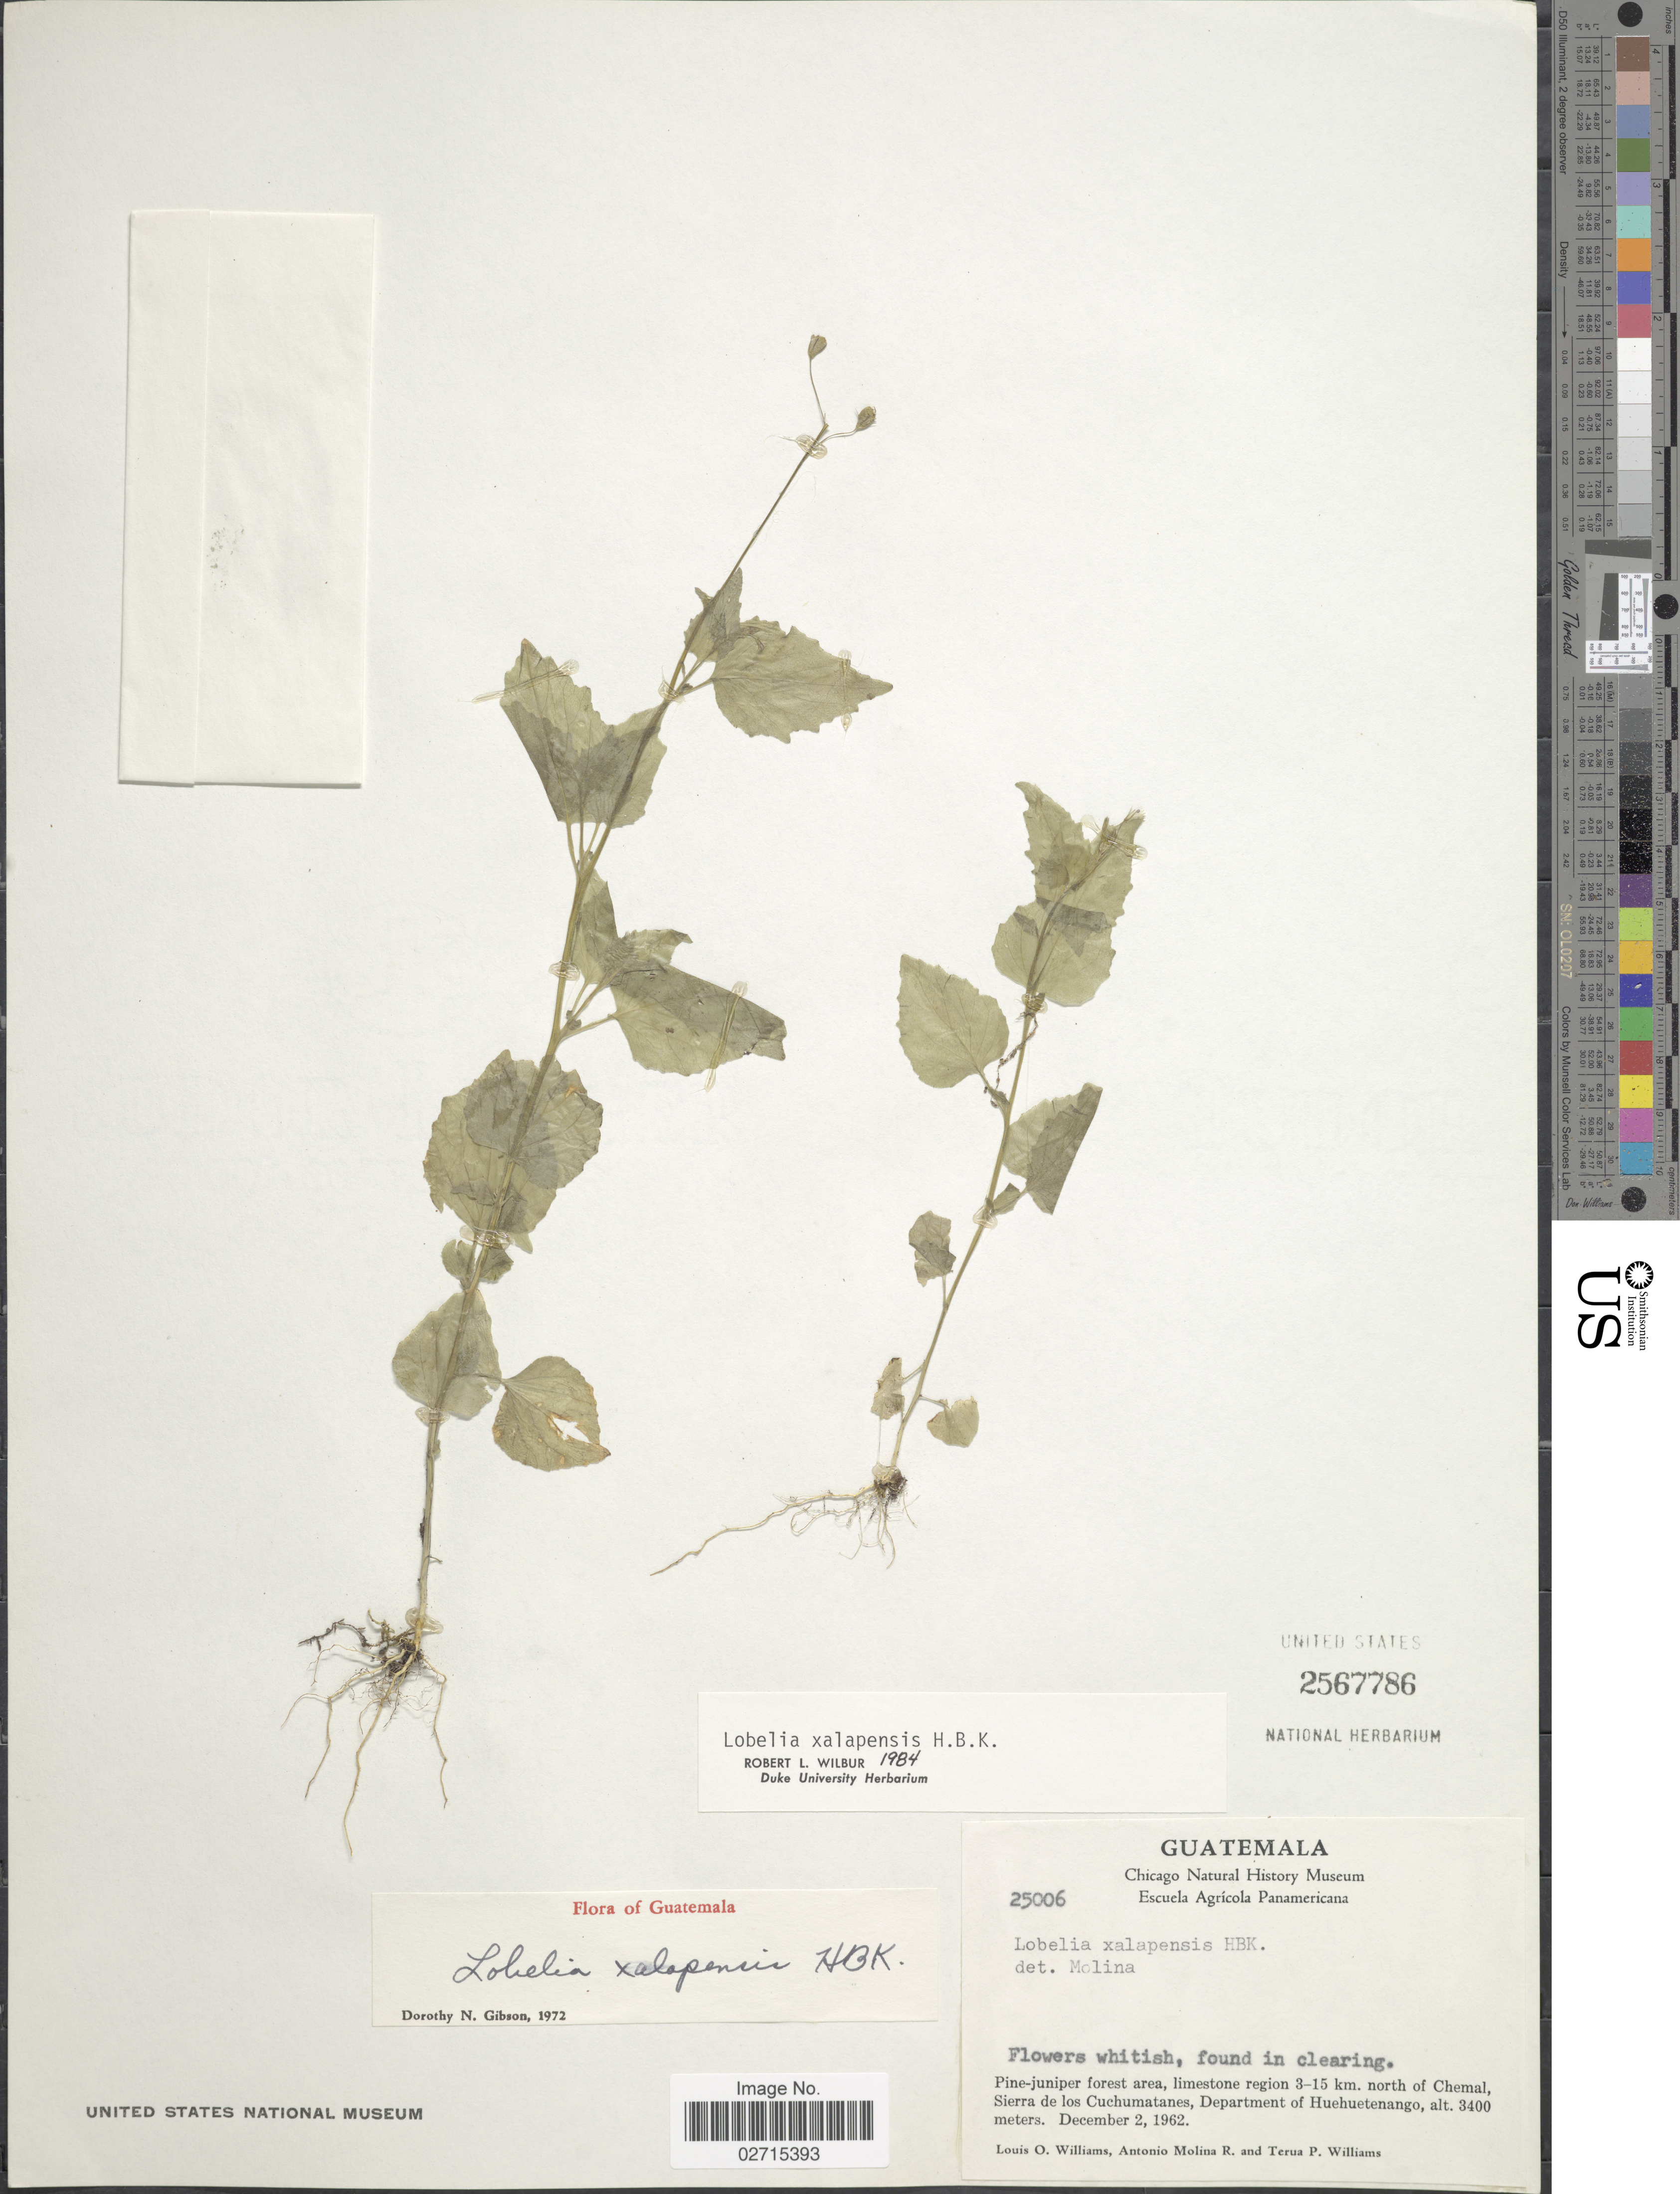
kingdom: Plantae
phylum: Tracheophyta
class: Magnoliopsida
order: Asterales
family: Campanulaceae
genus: Lobelia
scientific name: Lobelia xalapensis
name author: Kunth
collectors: L. O. Williams, A. Molina R. & T. P. Williams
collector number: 25006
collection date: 1962-12-02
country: Guatemala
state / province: Huehuetenango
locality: Pine-juniper forest area, limestone region 3-15 km north of Chemal, Sierra de los Cuchumatanes, Department of Huehuetenango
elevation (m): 3400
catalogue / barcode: US 2567786